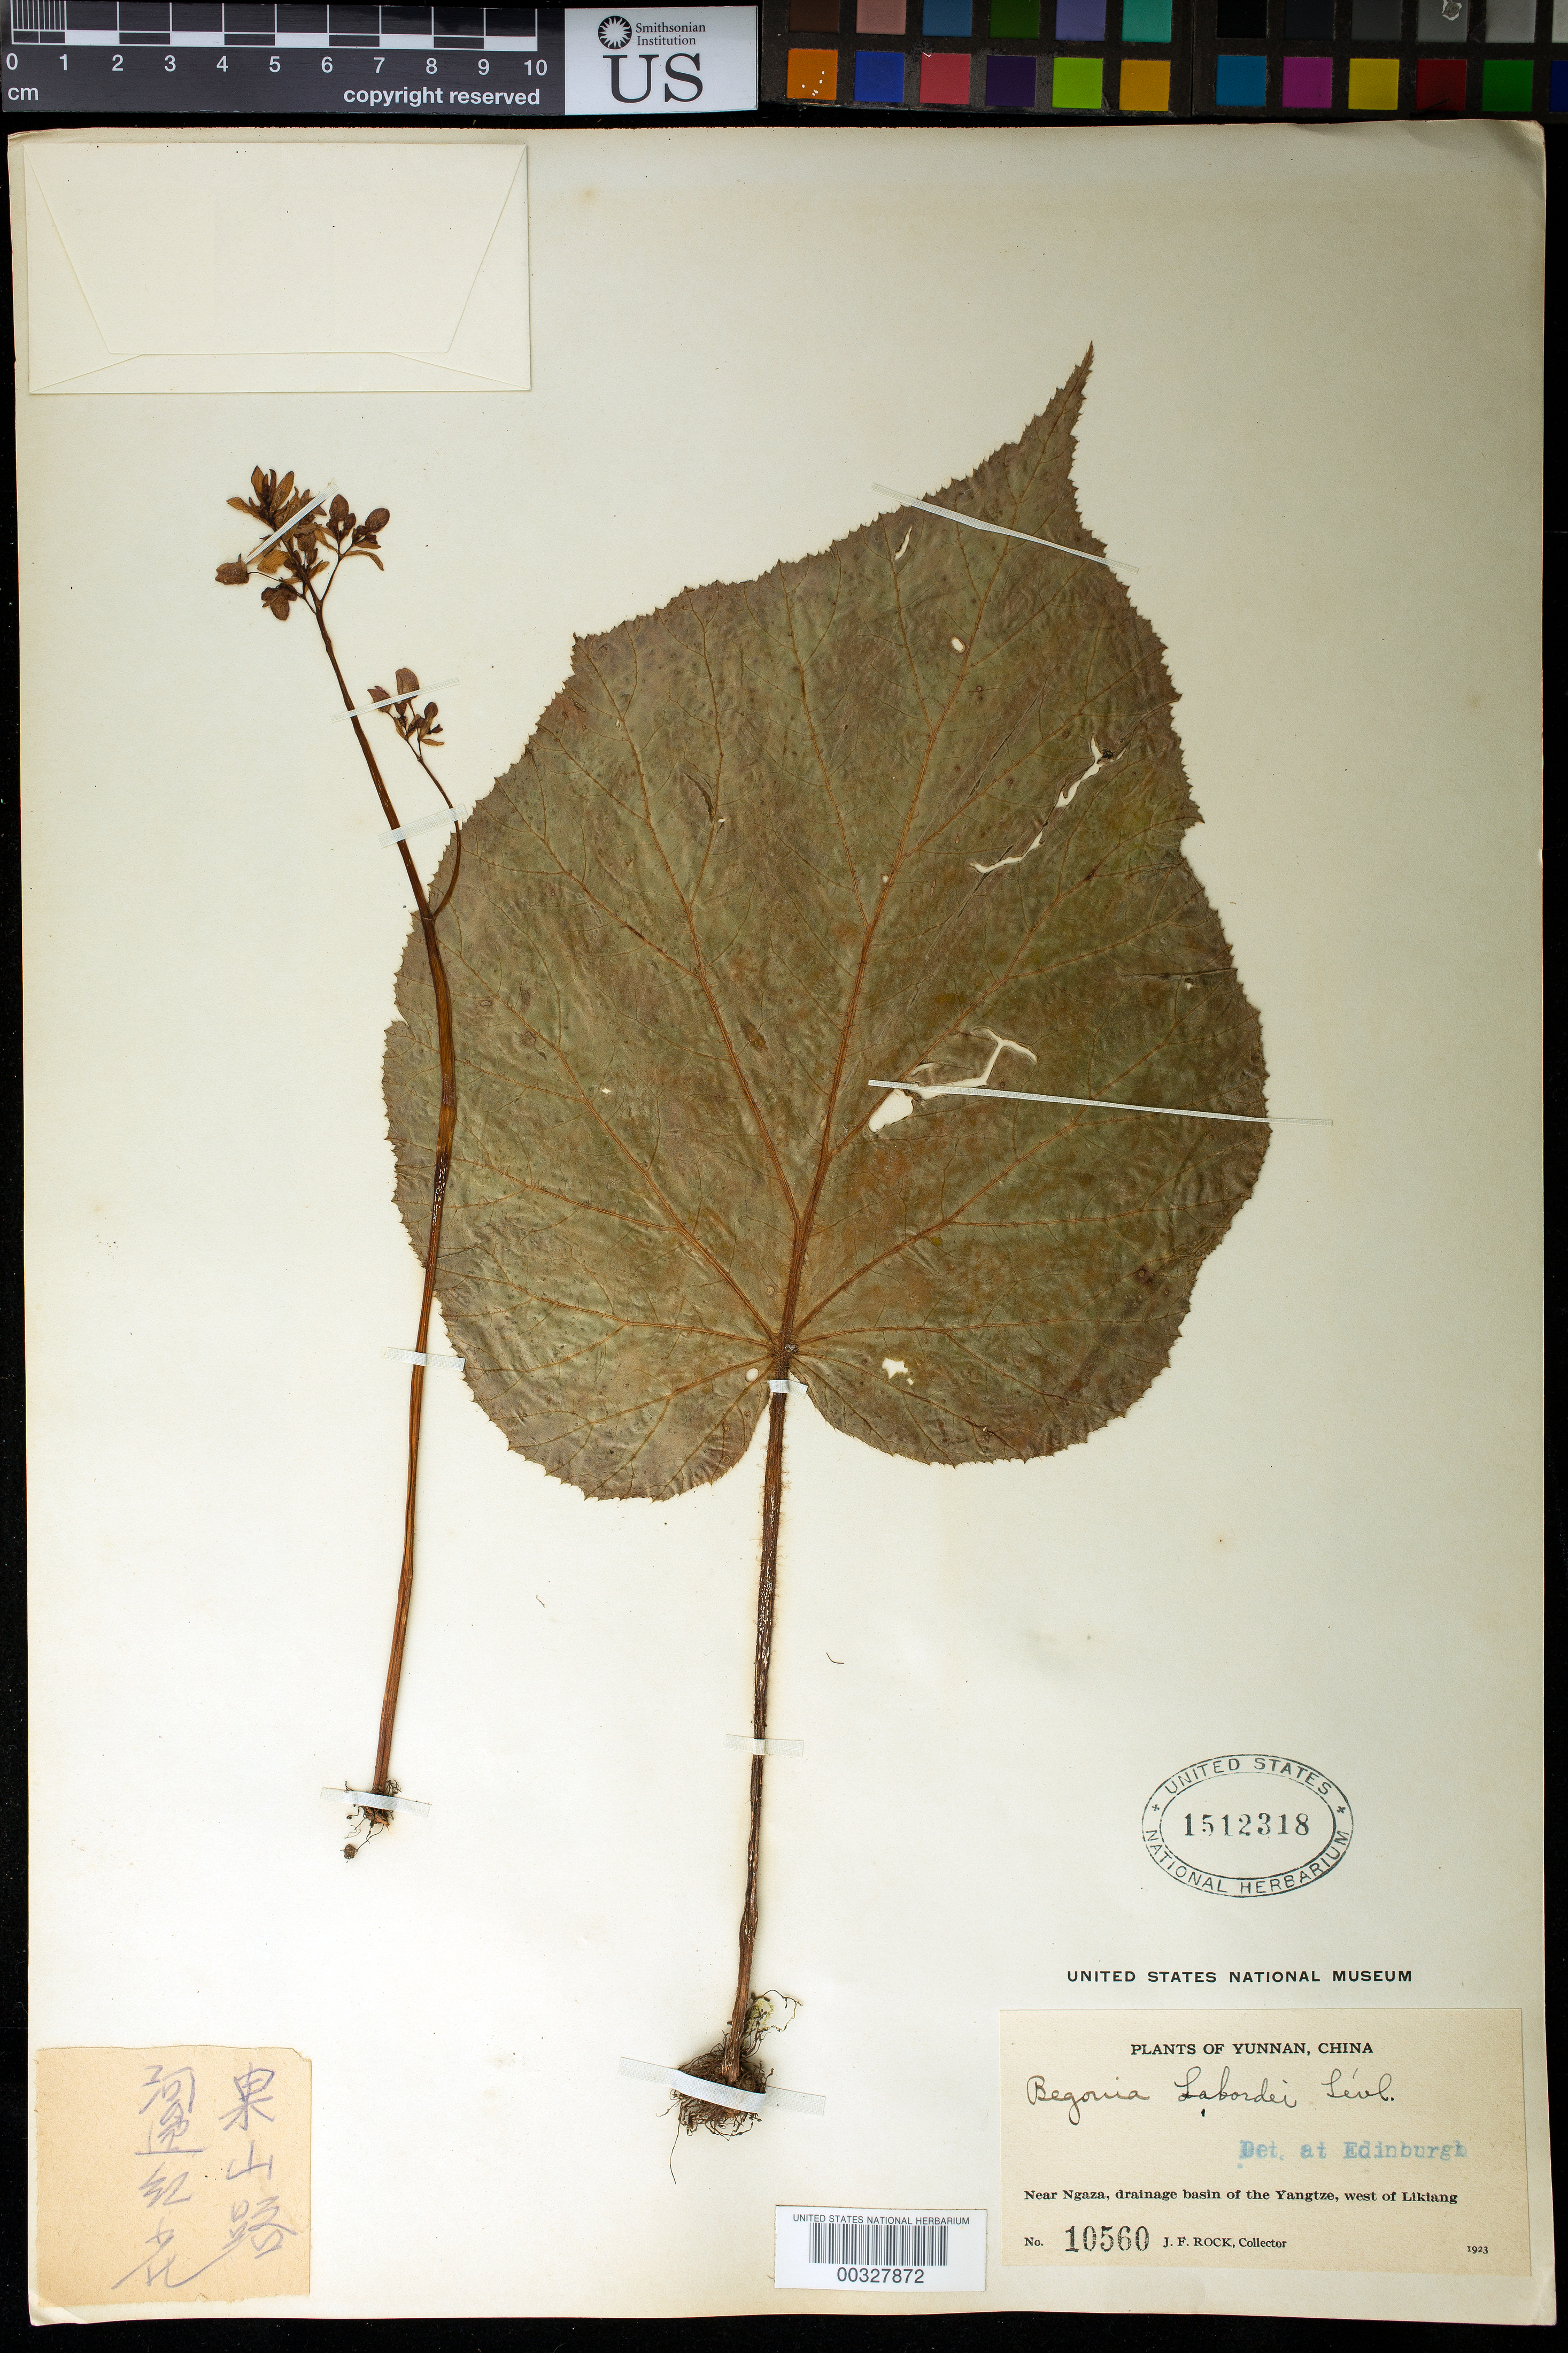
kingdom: Plantae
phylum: Tracheophyta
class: Magnoliopsida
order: Cucurbitales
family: Begoniaceae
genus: Begonia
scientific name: Begonia labordei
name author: H. Lév.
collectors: J. F. Rock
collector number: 10560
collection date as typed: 1923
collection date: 1923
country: China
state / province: Yunnan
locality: Near Ngaza, drainage basin of Yangtze, W of Likiang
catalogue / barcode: US 1512318